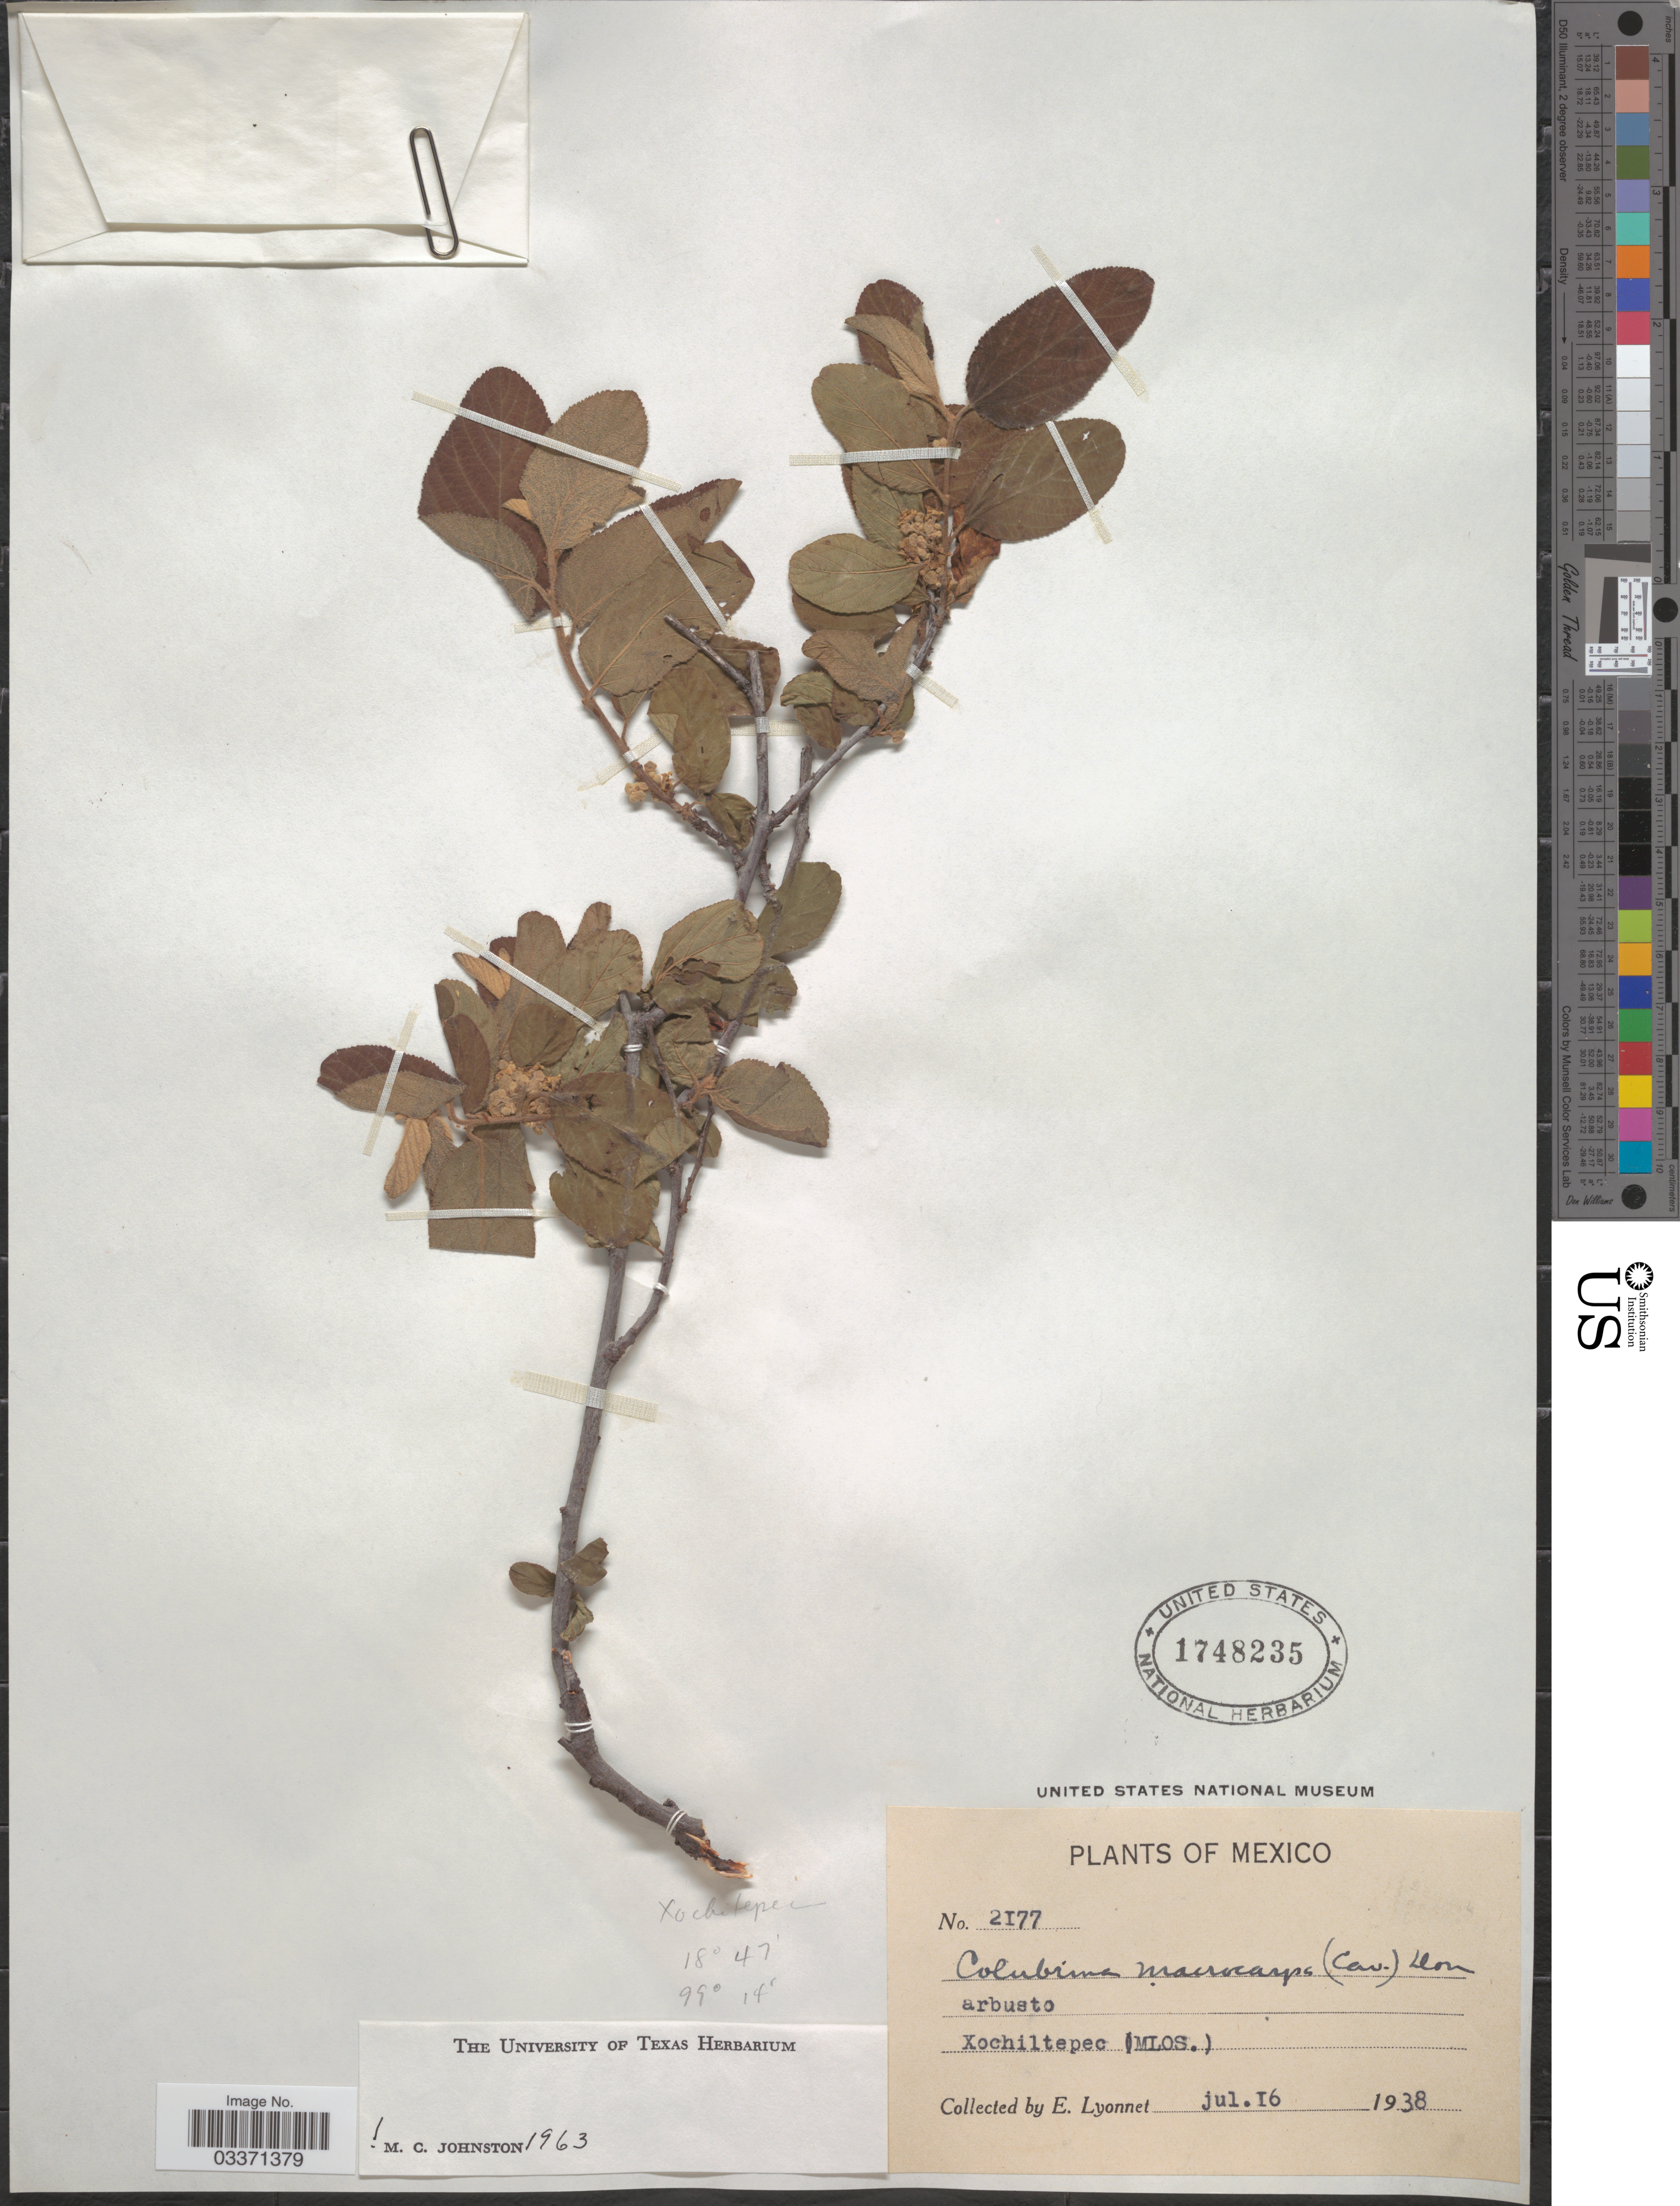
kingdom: Plantae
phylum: Tracheophyta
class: Magnoliopsida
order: Rosales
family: Rhamnaceae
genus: Colubrina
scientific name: Colubrina macrocarpa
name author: (Cav.) G. Don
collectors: E. Lyonnet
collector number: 2177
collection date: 1938-07-16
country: Mexico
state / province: Morelos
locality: Xochiltepec.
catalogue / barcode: US 1748235